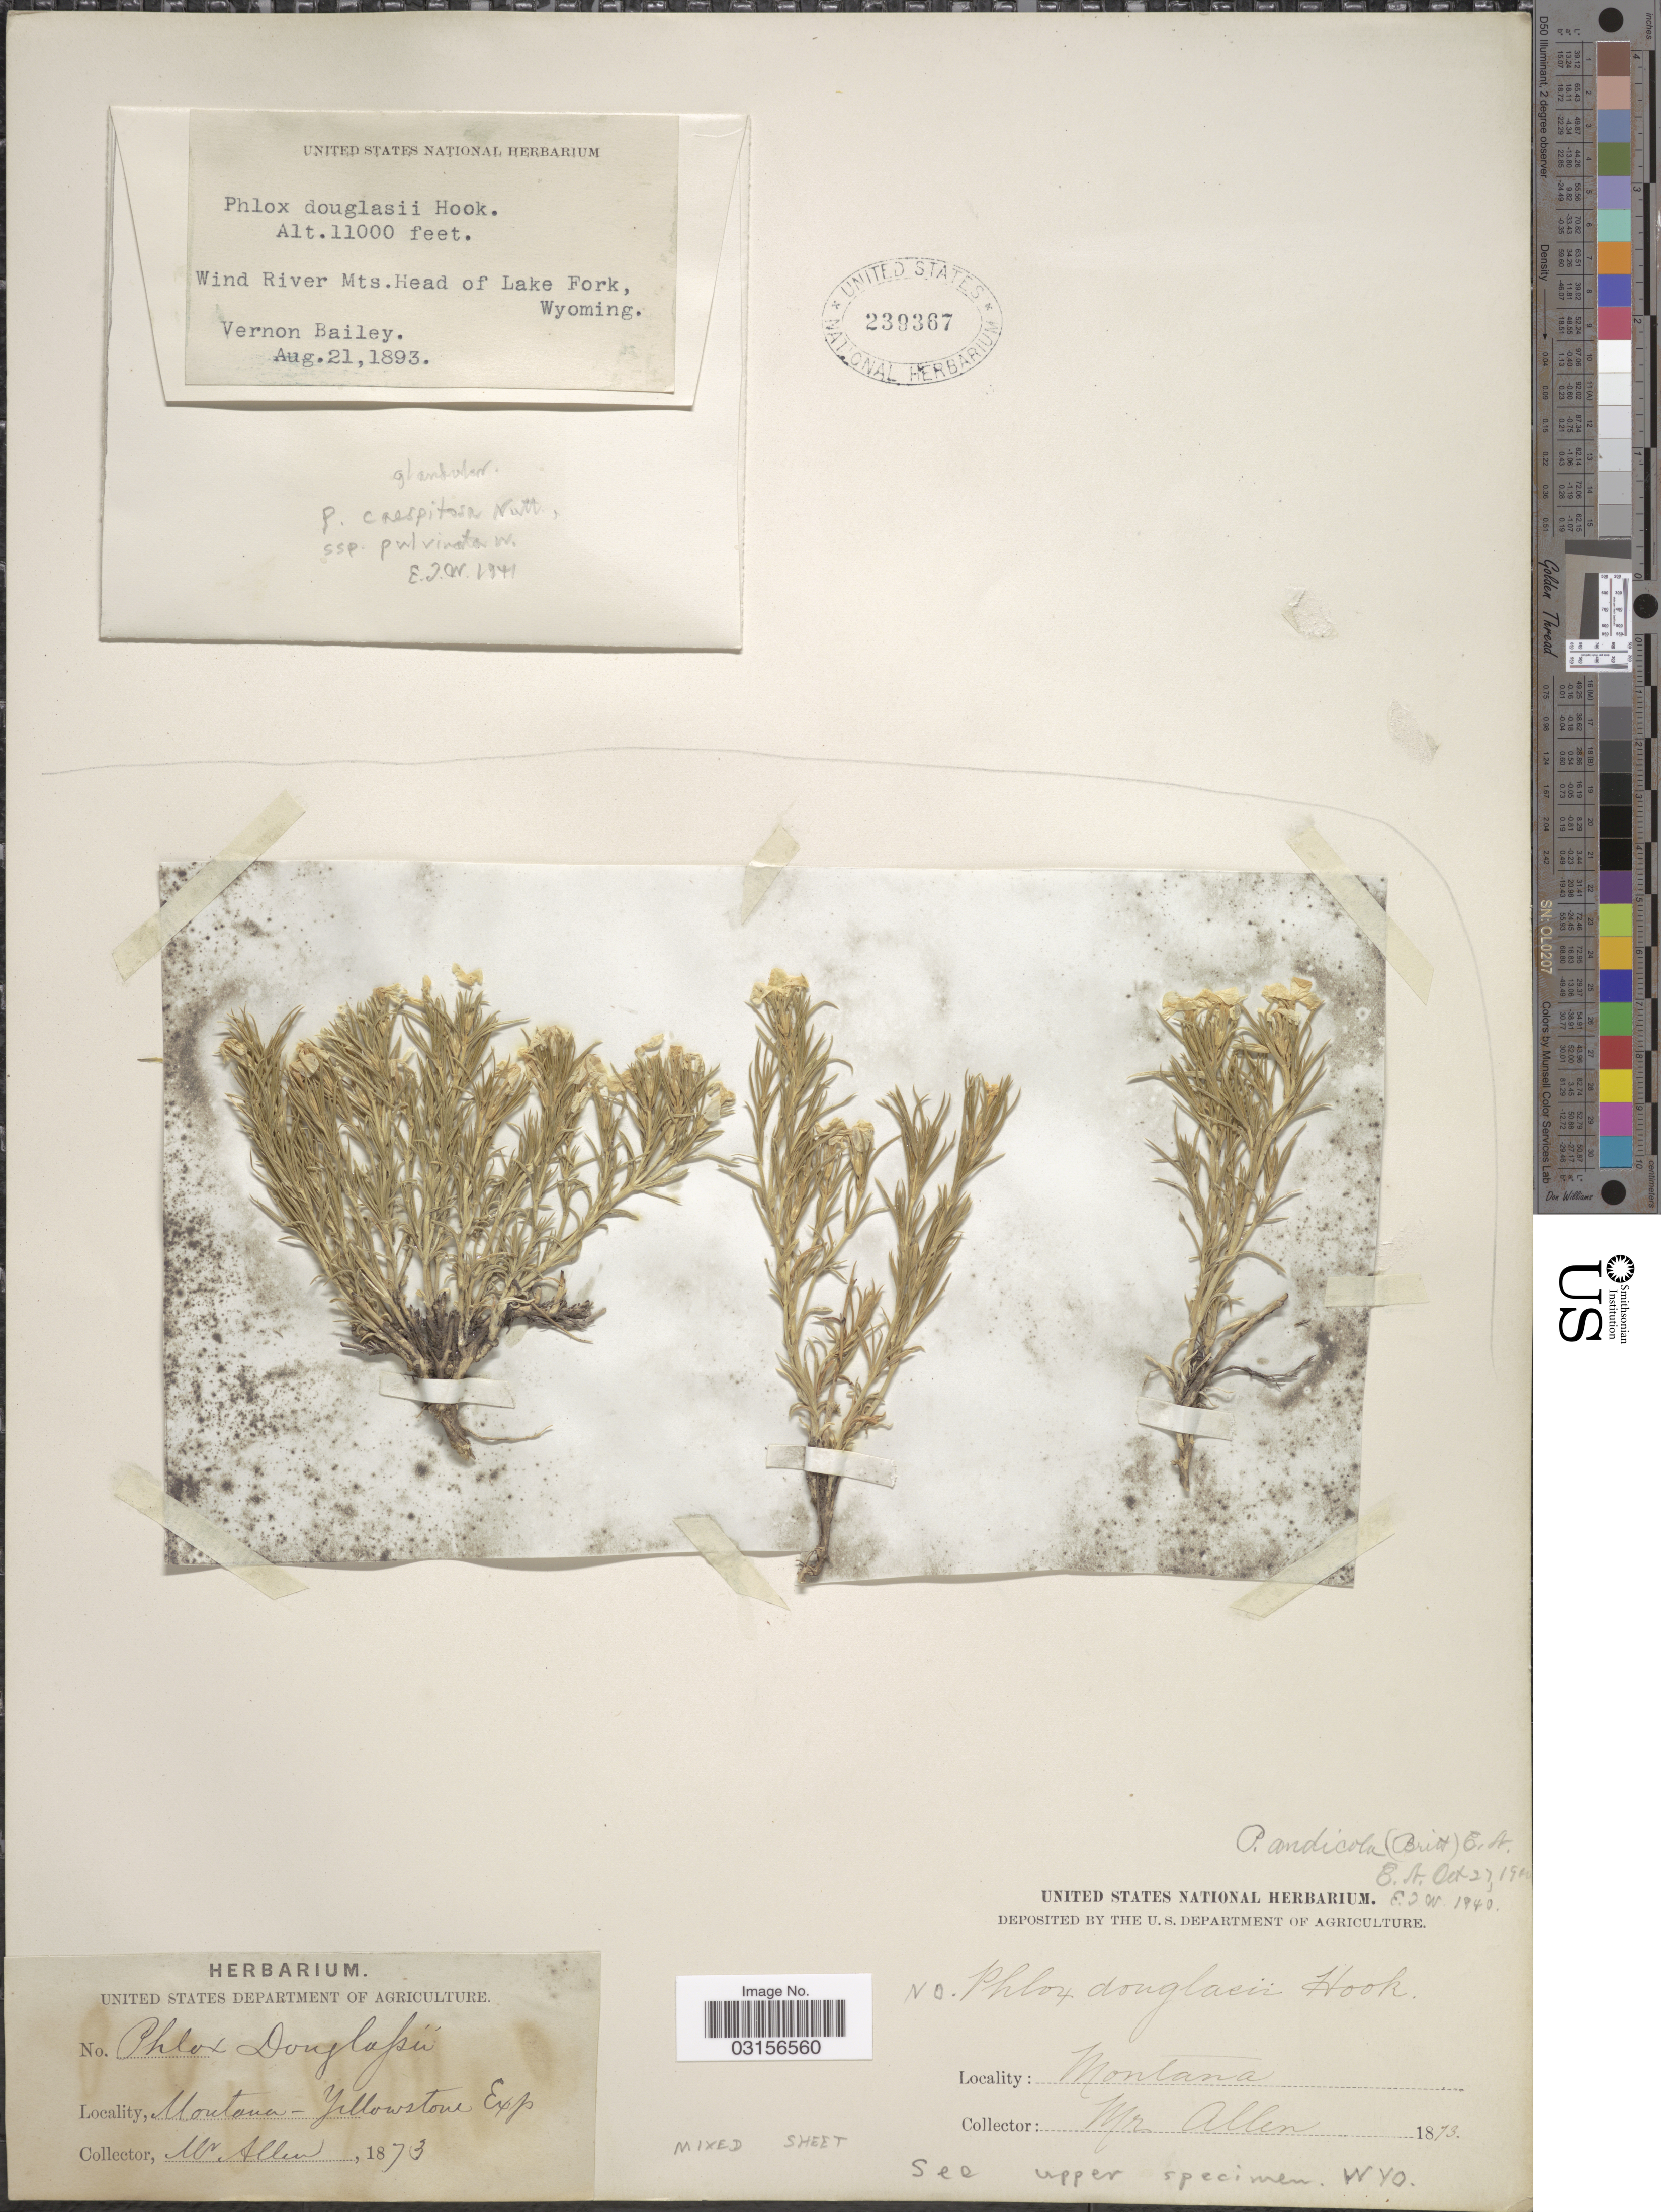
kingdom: Plantae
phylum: Tracheophyta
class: Magnoliopsida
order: Ericales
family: Polemoniaceae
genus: Phlox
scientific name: Phlox caespitosa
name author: Nutt.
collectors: Mr. Allen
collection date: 1873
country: United States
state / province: Montana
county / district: Park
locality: Yellowstone.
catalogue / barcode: US 239367-2